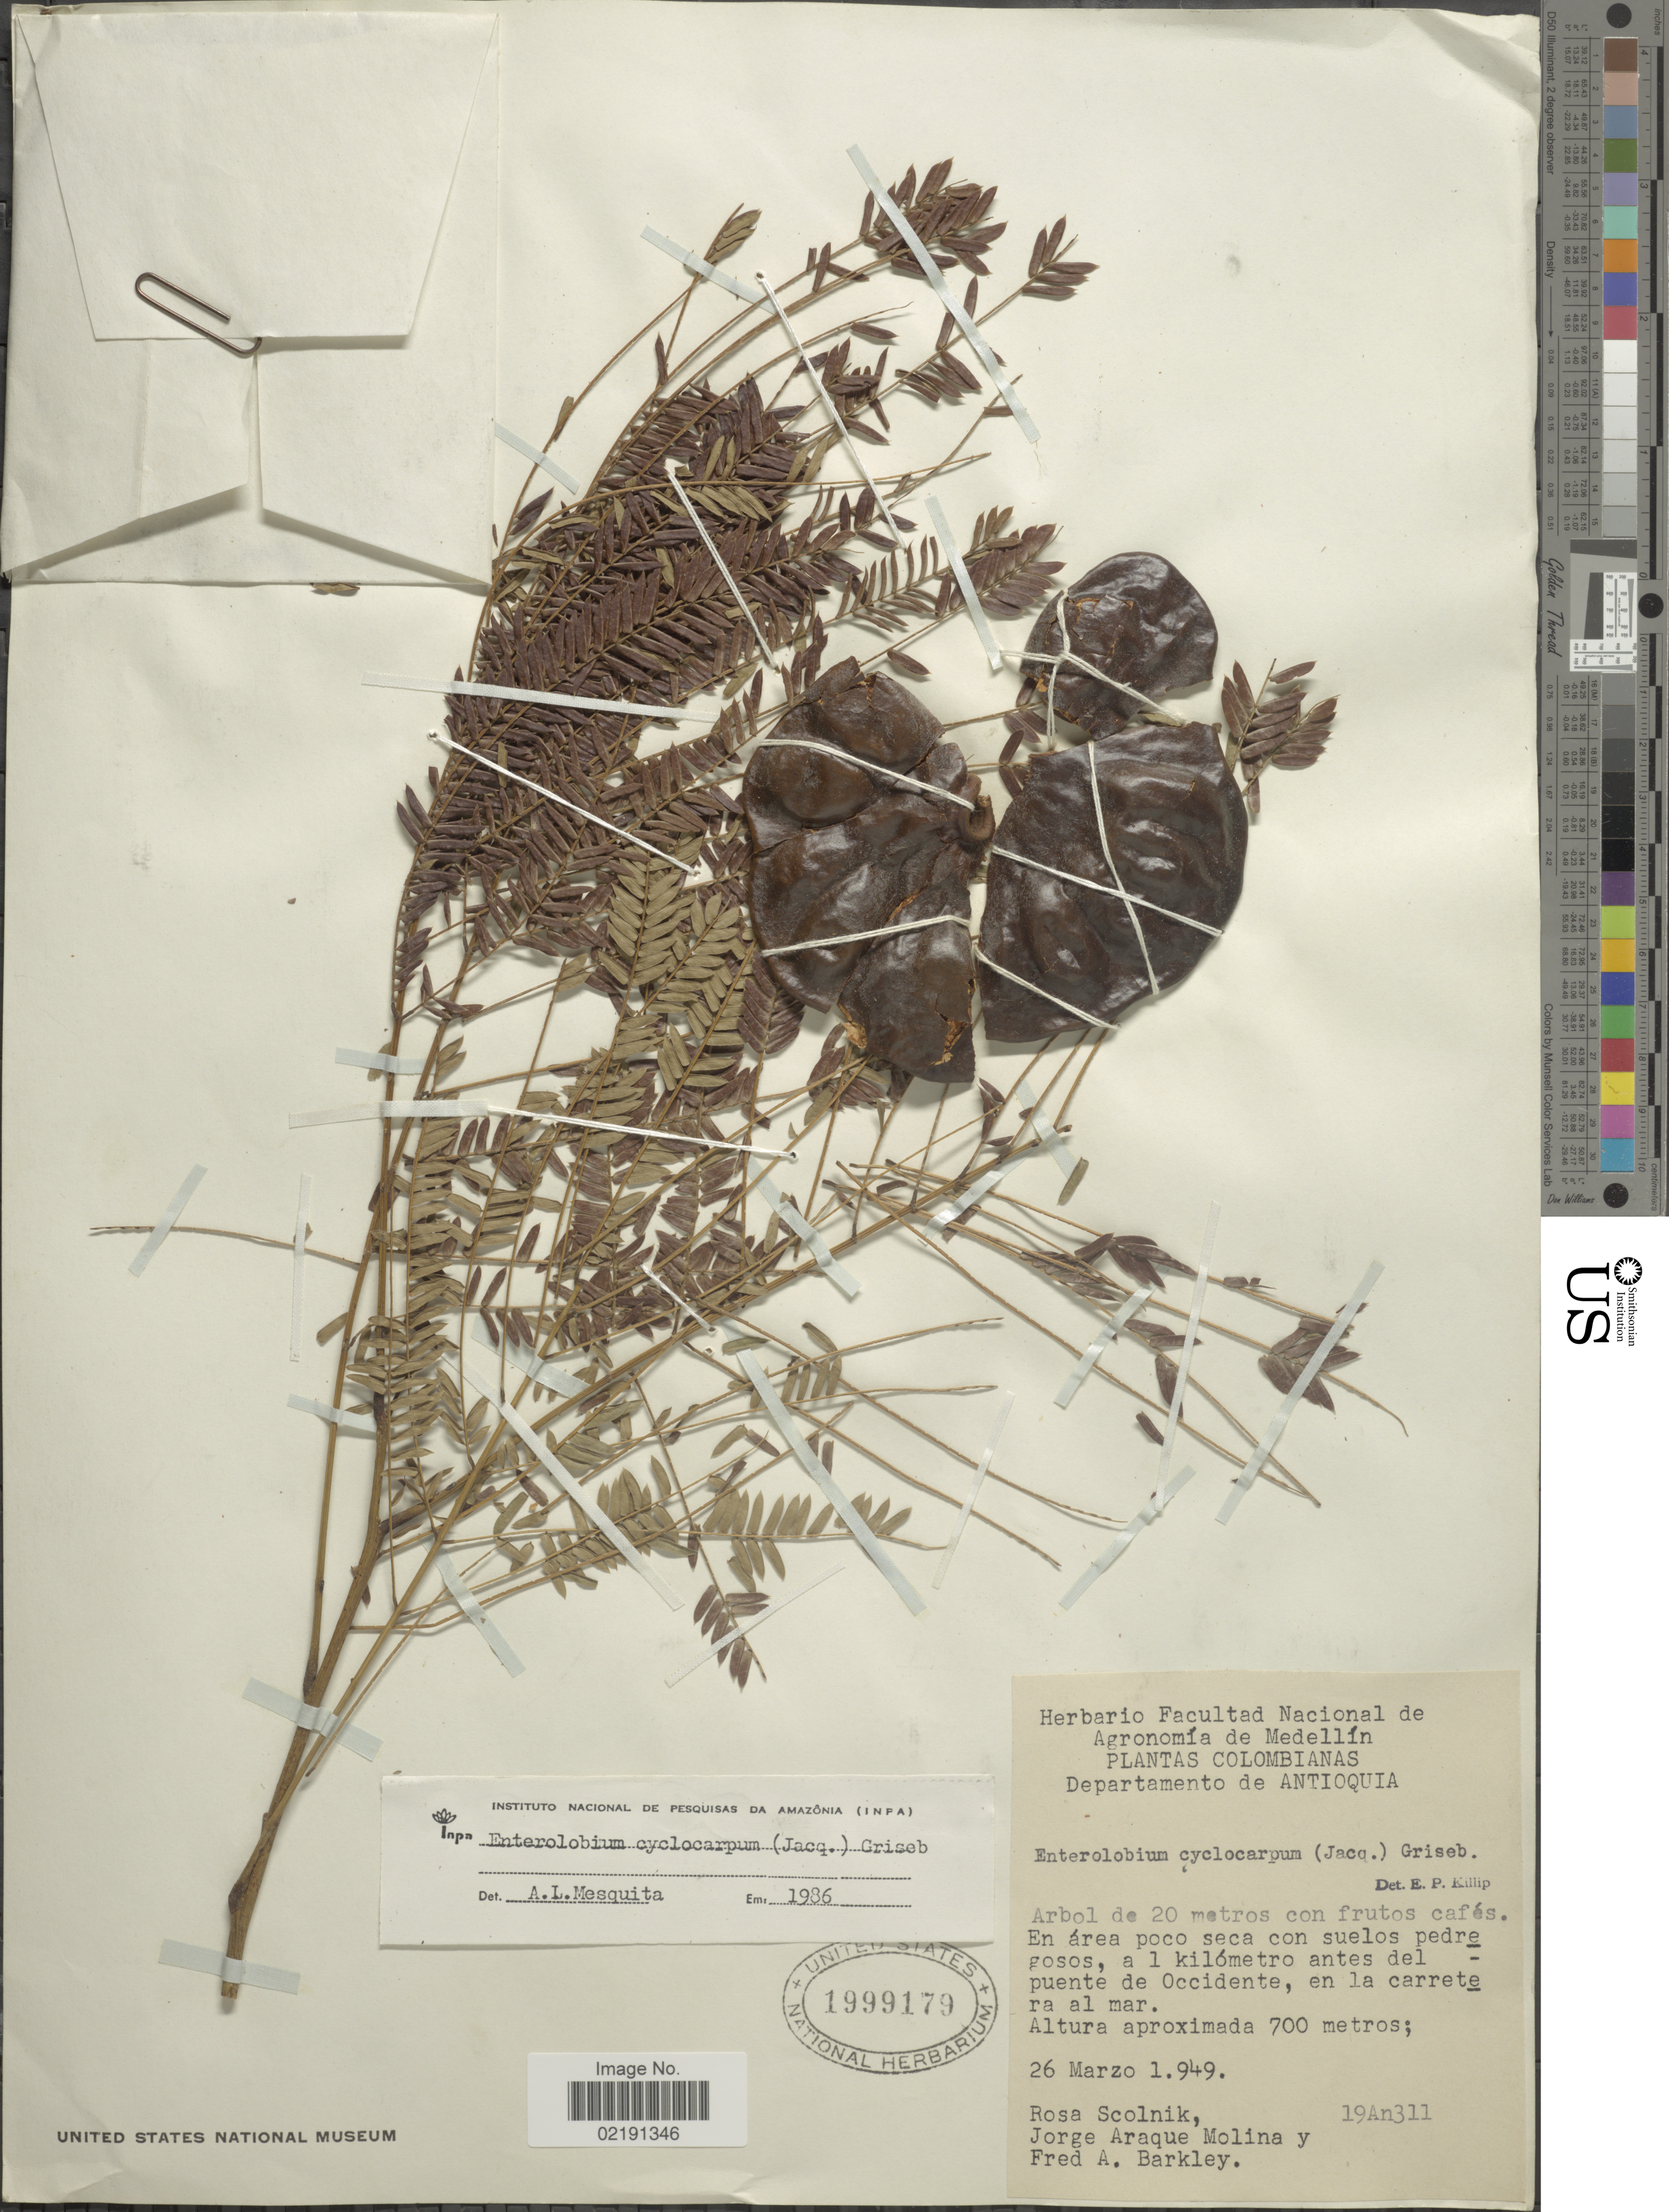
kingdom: Plantae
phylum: Tracheophyta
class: Magnoliopsida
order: Fabales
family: Fabaceae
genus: Enterolobium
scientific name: Enterolobium cyclocarpum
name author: (Jacq.) Griseb.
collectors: R. Scolnik, J. Araque Molina & F. A. Barkley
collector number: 19An311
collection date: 1949-03-26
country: Colombia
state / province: Antioquia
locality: Departamento de Antioquia. En área poco seca con suelos pedregosos, a 1 kilómetro antes del puente de Occidente, en la carretera al mar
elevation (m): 700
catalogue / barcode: US 1999179